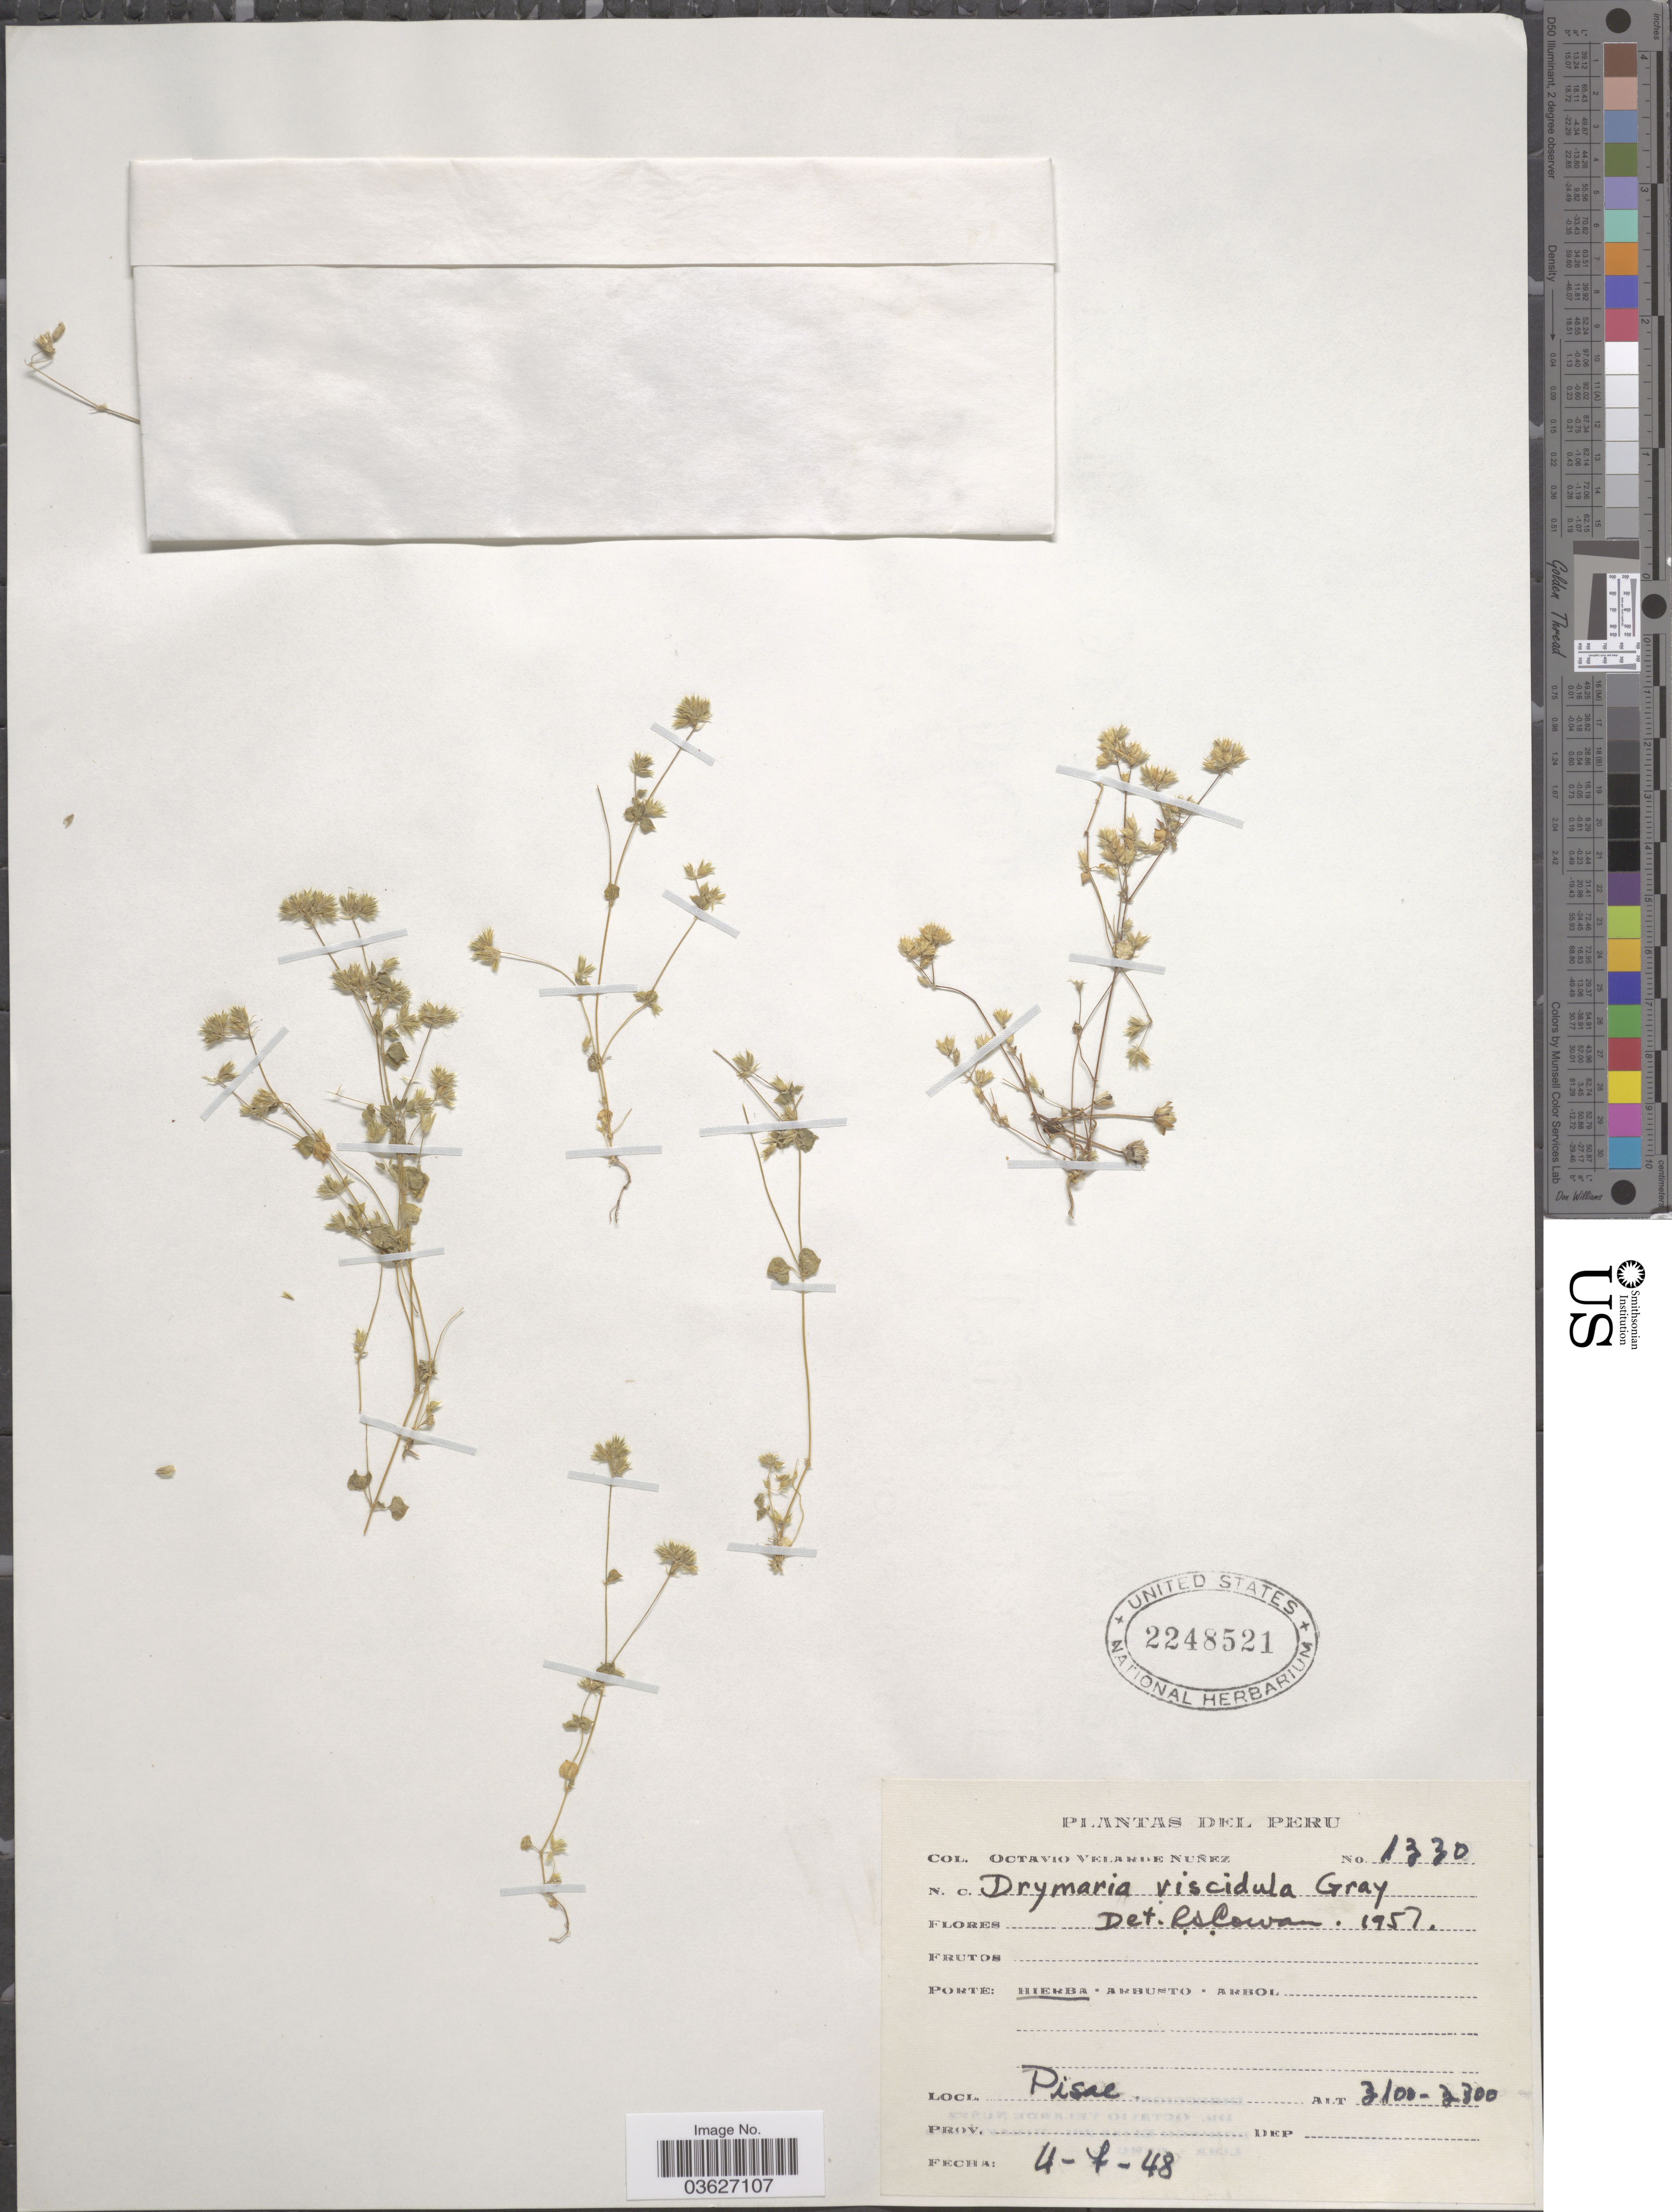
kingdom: Plantae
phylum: Tracheophyta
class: Magnoliopsida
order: Caryophyllales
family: Caryophyllaceae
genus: Drymaria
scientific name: Drymaria divaricata var. viscidula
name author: (A. Gray) J.A. Duke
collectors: O. Velarde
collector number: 1330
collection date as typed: Transcribed d/m/y: 4/7/48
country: Peru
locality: Pisae.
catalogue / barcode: US 2248521